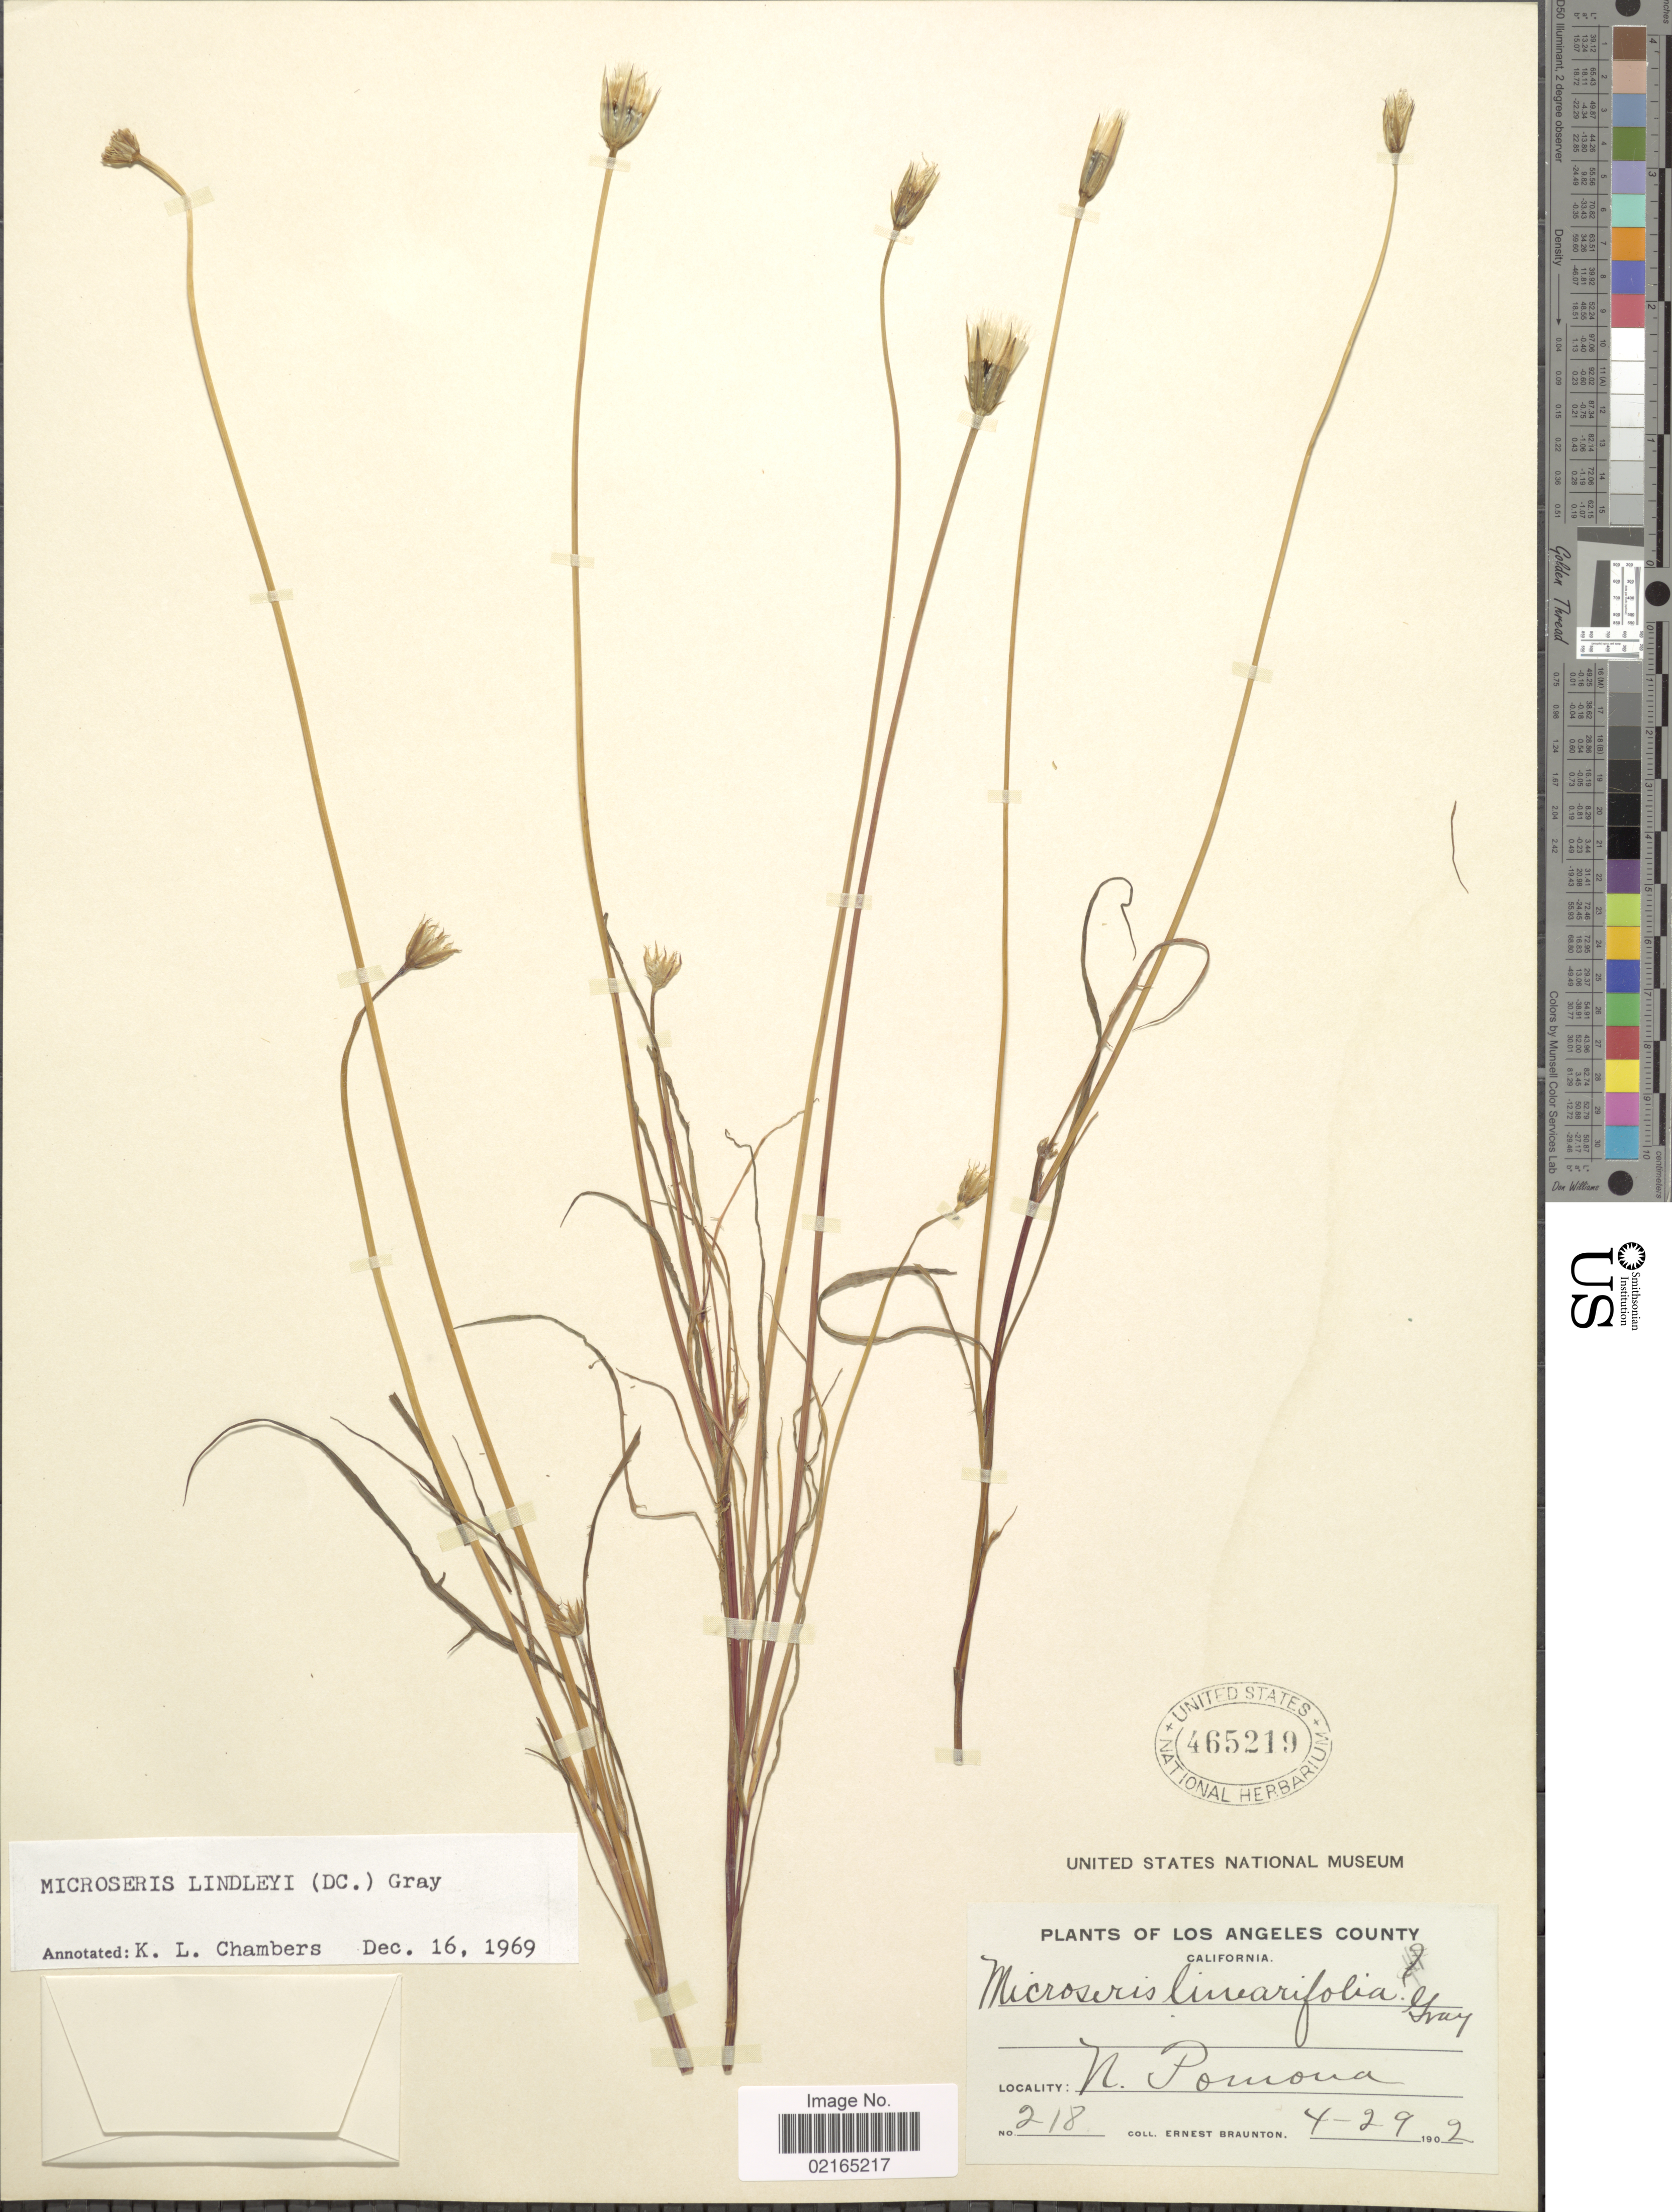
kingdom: Plantae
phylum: Tracheophyta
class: Magnoliopsida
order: Asterales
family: Asteraceae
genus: Uropappus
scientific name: Uropappus lindleyi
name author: (DC.) Nutt.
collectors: E. Braunton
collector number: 218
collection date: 1902-04-29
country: United States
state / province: California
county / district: Los Angeles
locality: Los Angeles County, N. Pomona.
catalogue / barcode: US 465219